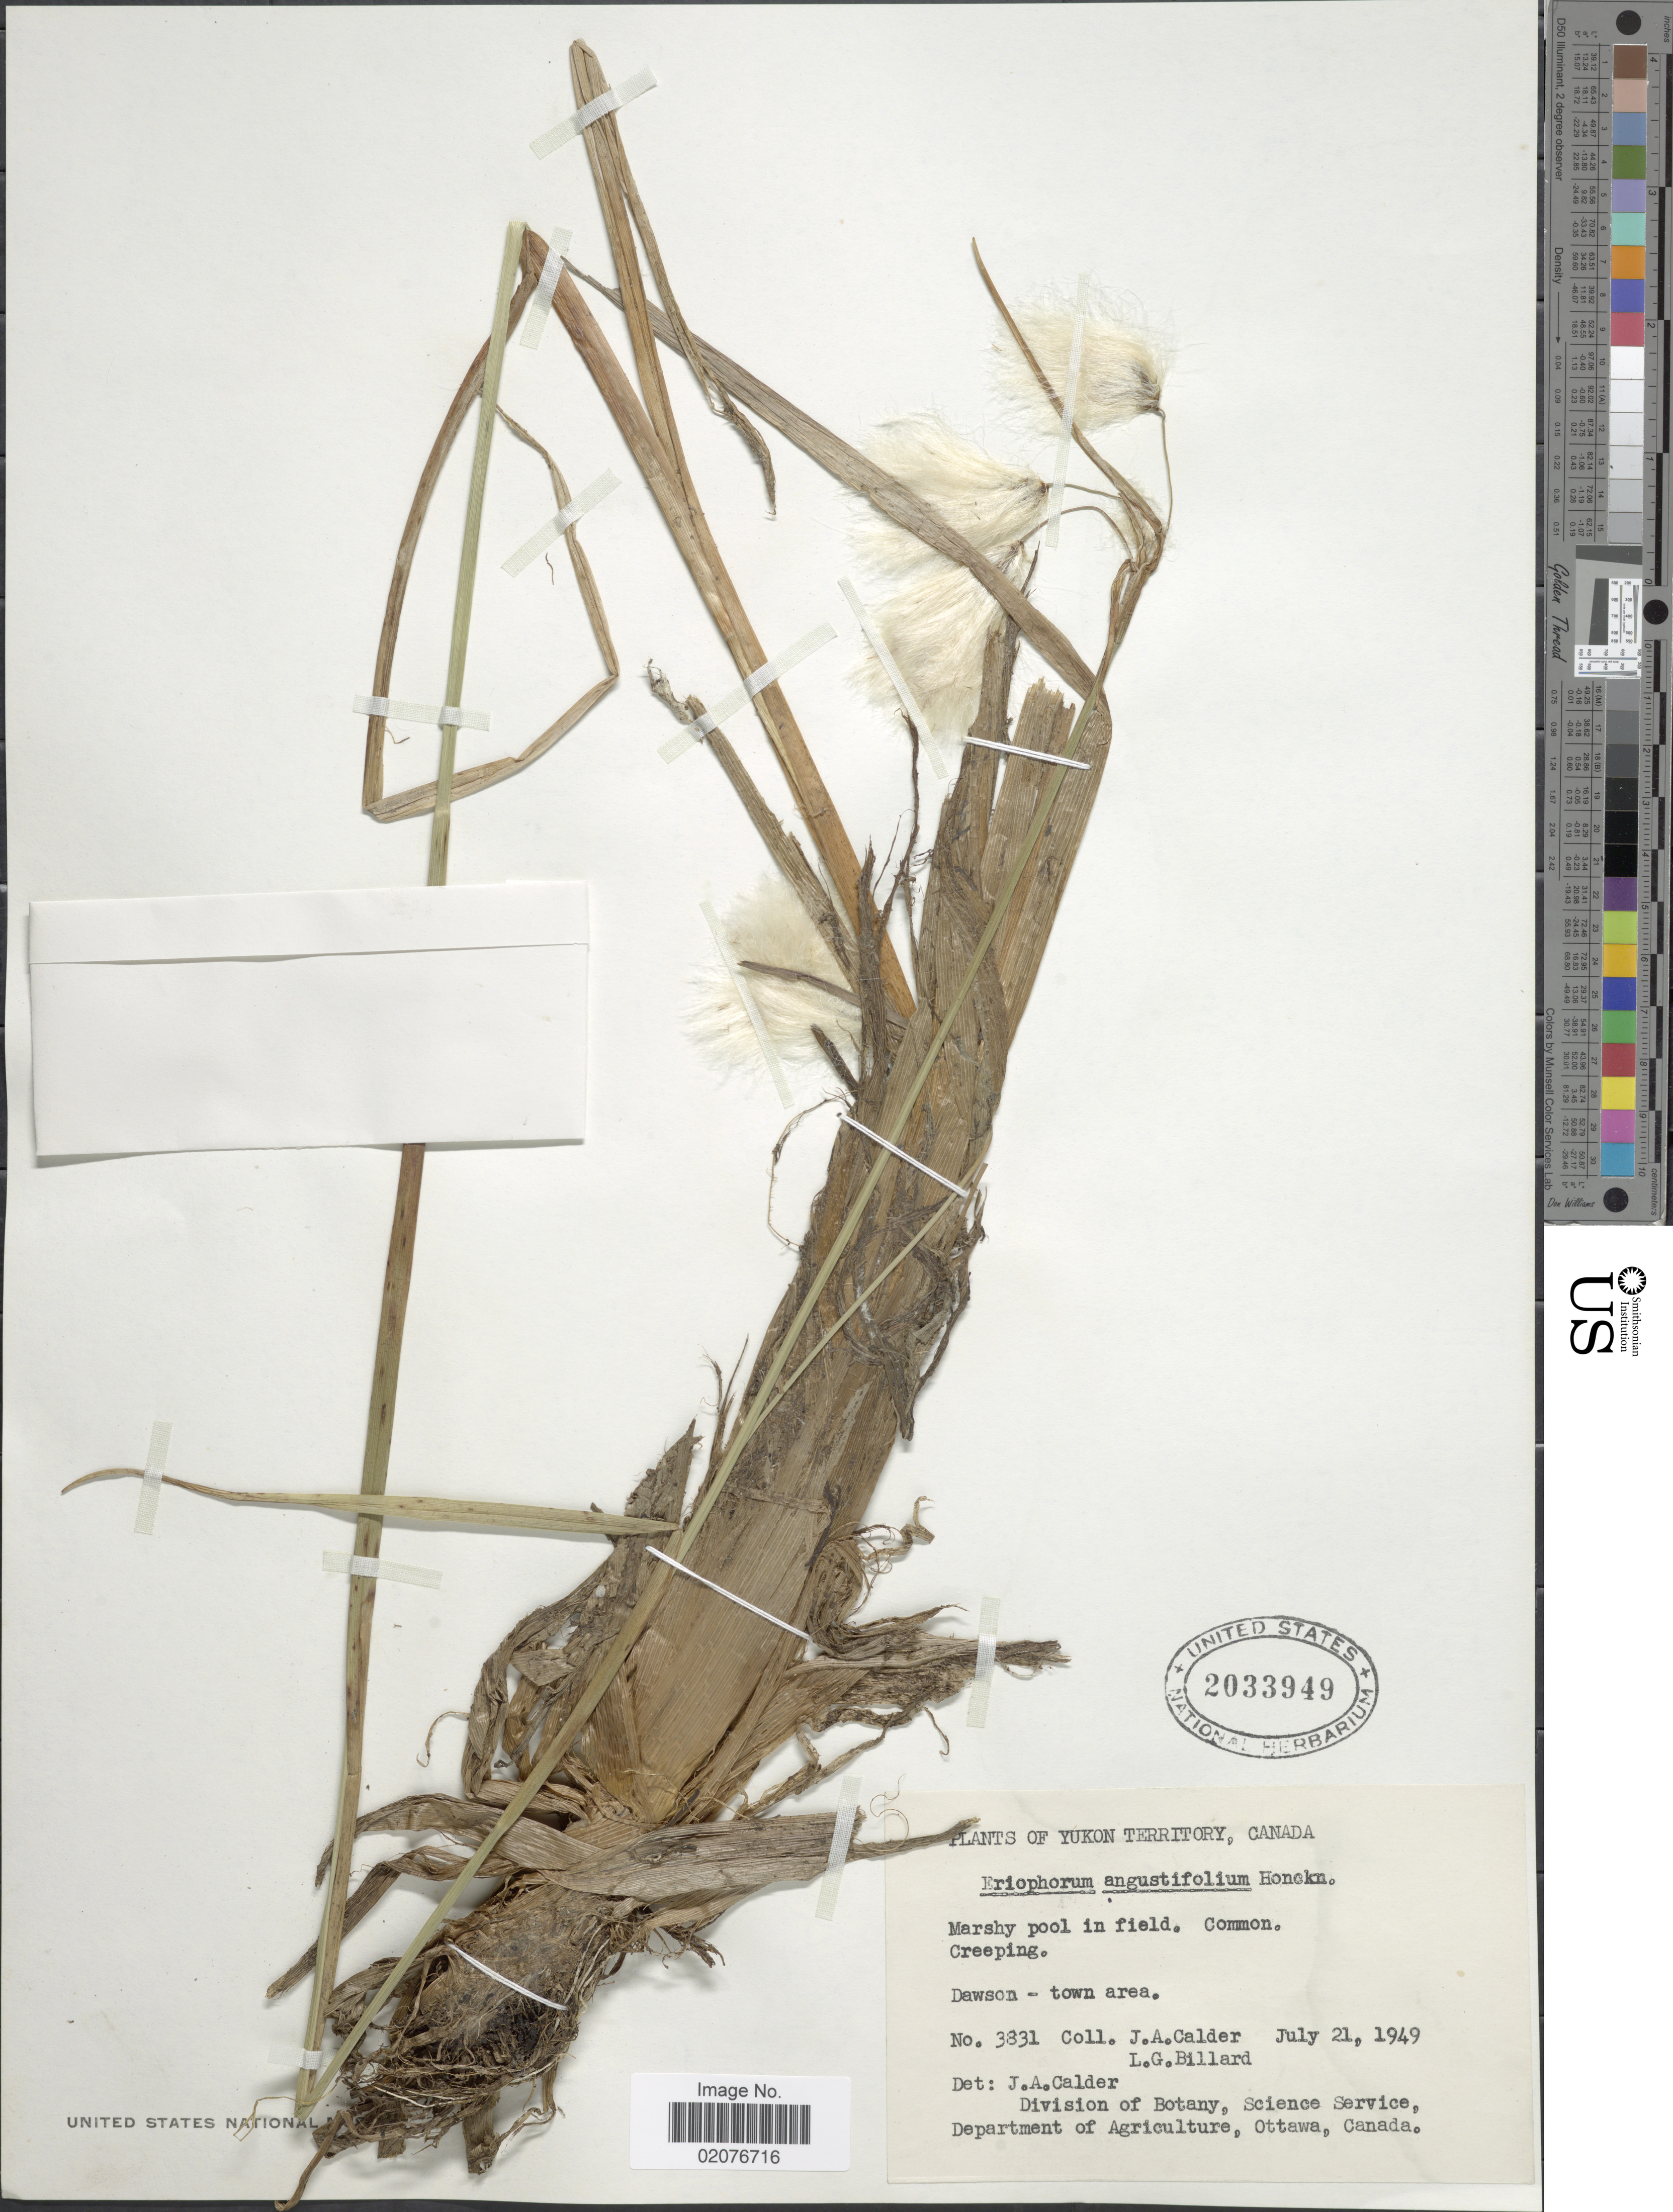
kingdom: Plantae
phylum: Tracheophyta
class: Liliopsida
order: Poales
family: Cyperaceae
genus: Eriophorum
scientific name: Eriophorum angustifolium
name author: Honck.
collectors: J. A. Calder & L. Billard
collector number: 3831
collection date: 1949-07-21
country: Canada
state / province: Yukon Territory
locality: Marshy pool in field. Common. Creeping, Dawson - town area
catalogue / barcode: US 2033949